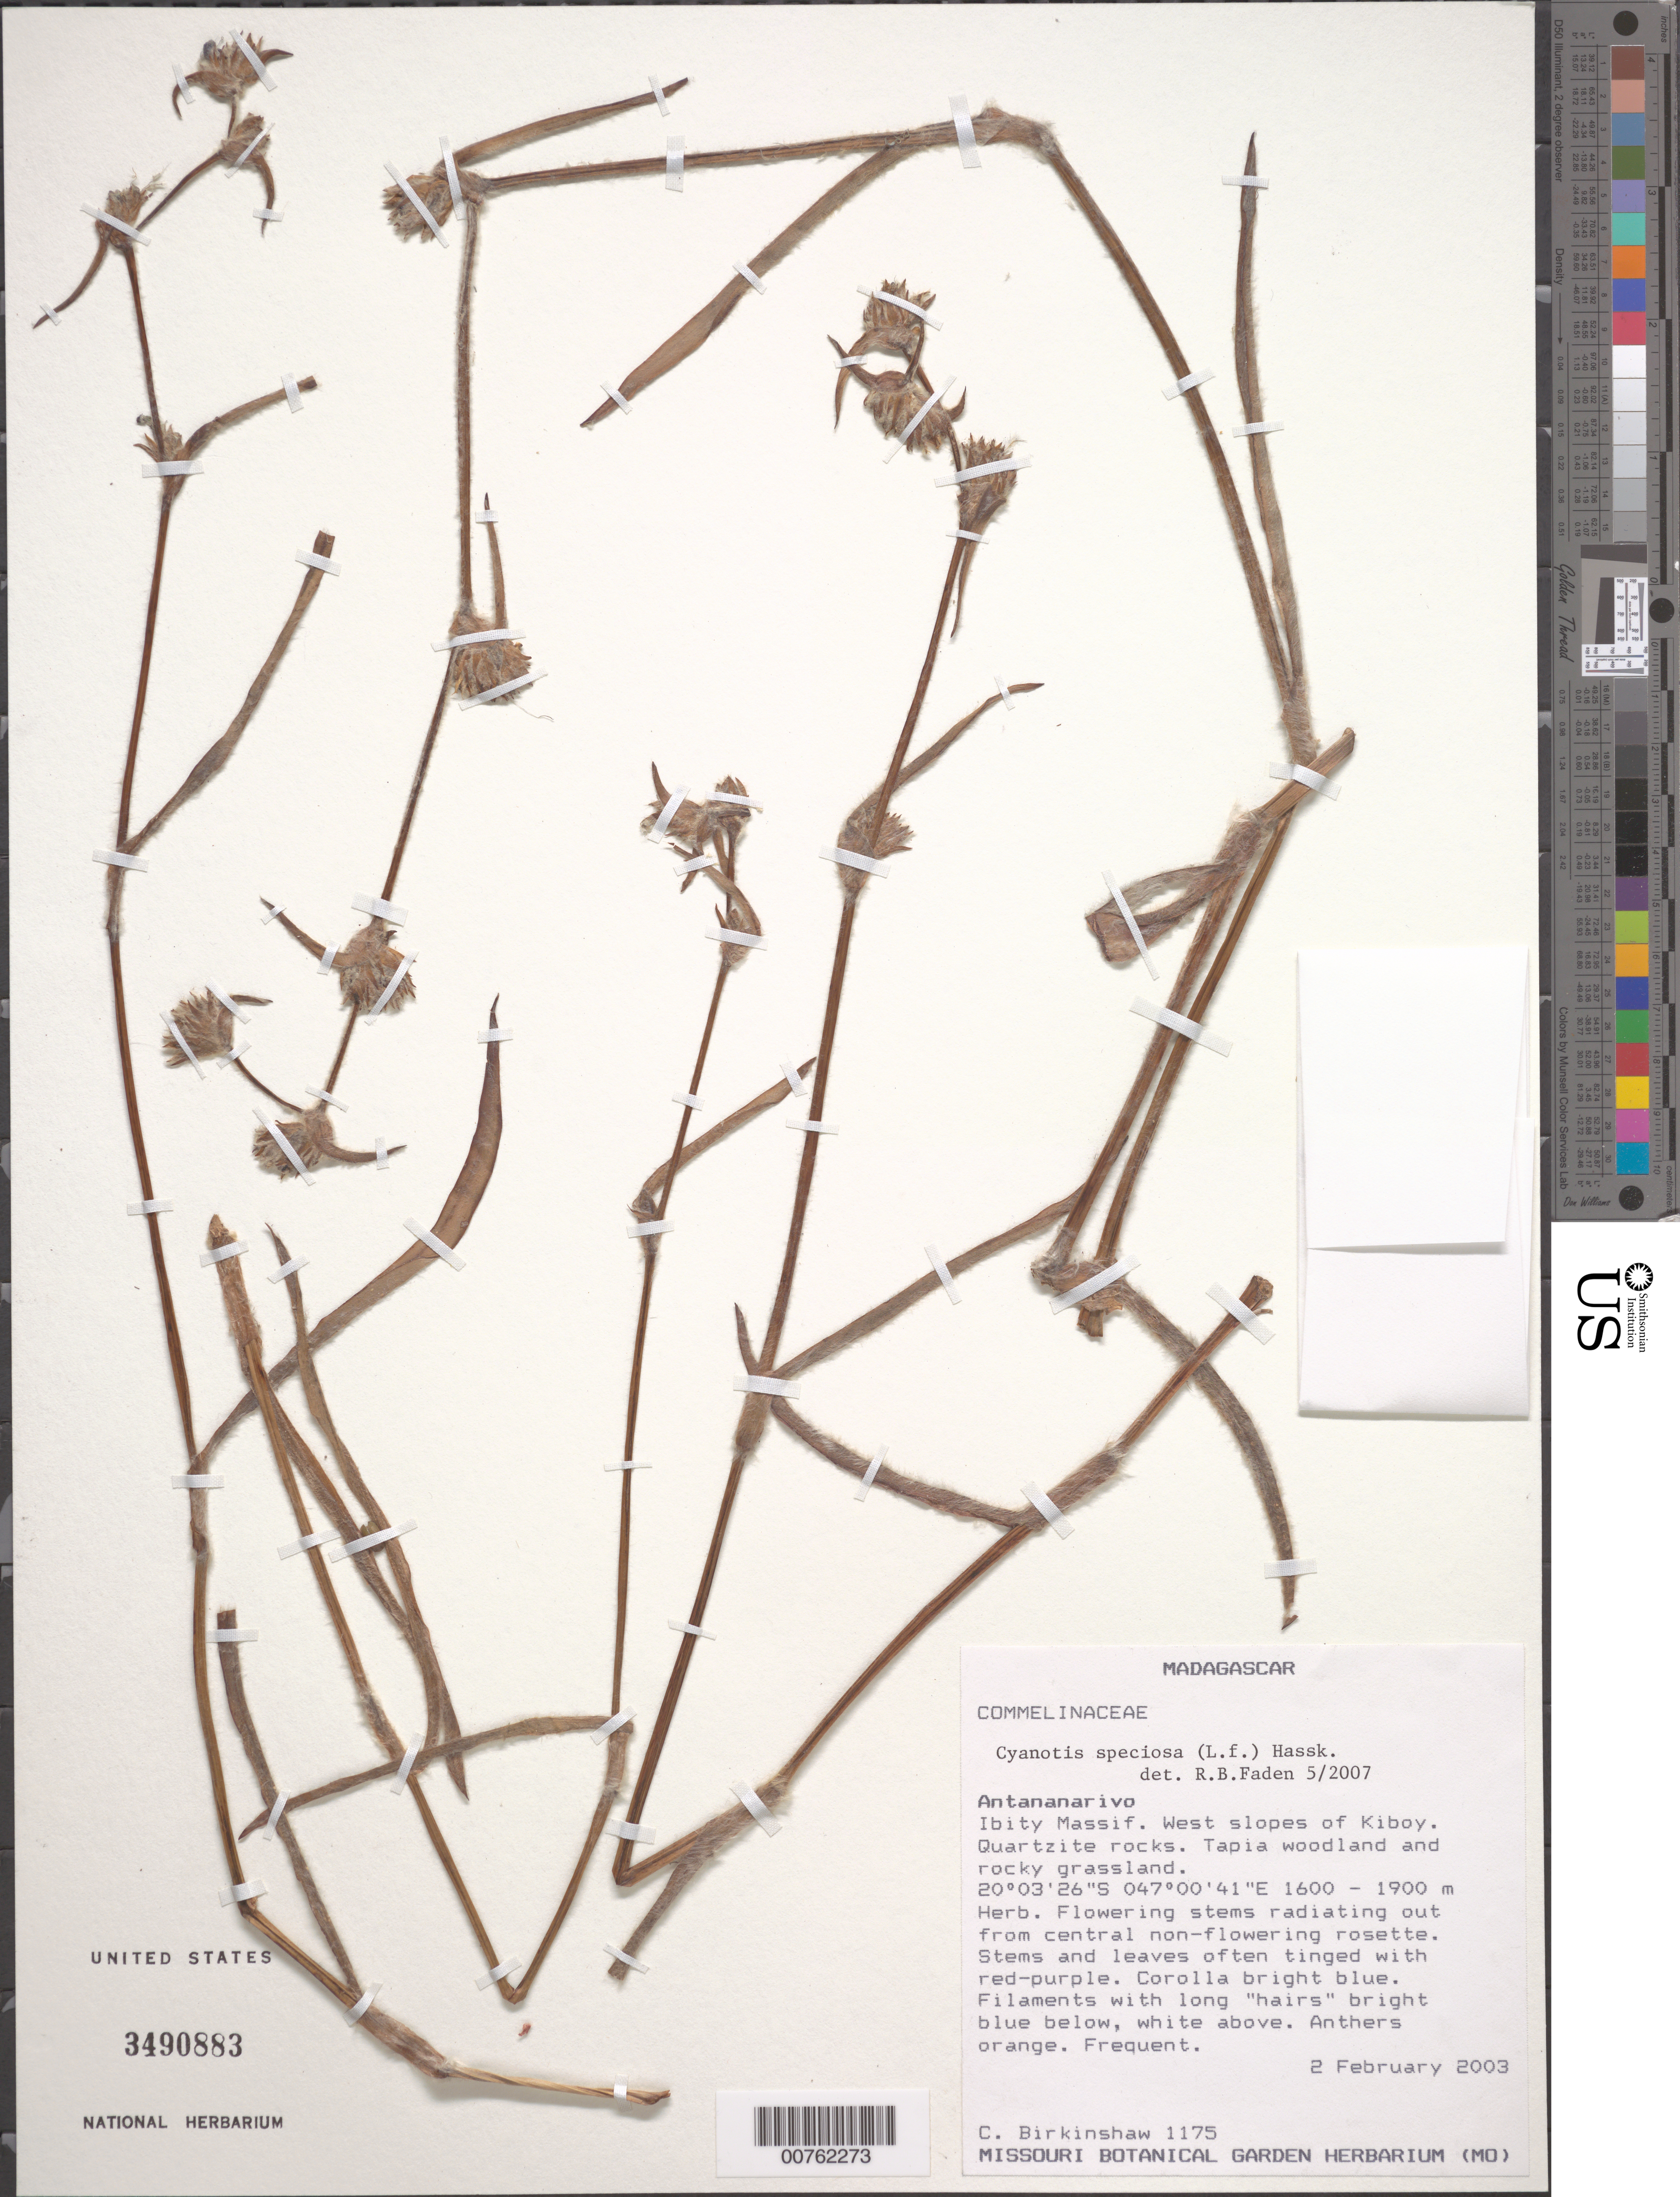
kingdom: Plantae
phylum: Tracheophyta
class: Liliopsida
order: Commelinales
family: Commelinaceae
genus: Cyanotis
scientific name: Cyanotis speciosa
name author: (L. f.) Hassk.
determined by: Faden, Robert B., (US), Smithsonian Institution - National Museum of Natural History (UNITED STATES)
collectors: C. R. Birkinshaw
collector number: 1175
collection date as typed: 02 Feb 2003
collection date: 2003-02-02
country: Madagascar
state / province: Vakinankaratra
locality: Ibity Massif. West slopes of Kiboy. Quartzite rocks. Tapia woodland and rocky grassland.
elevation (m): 1600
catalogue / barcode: US 3490883